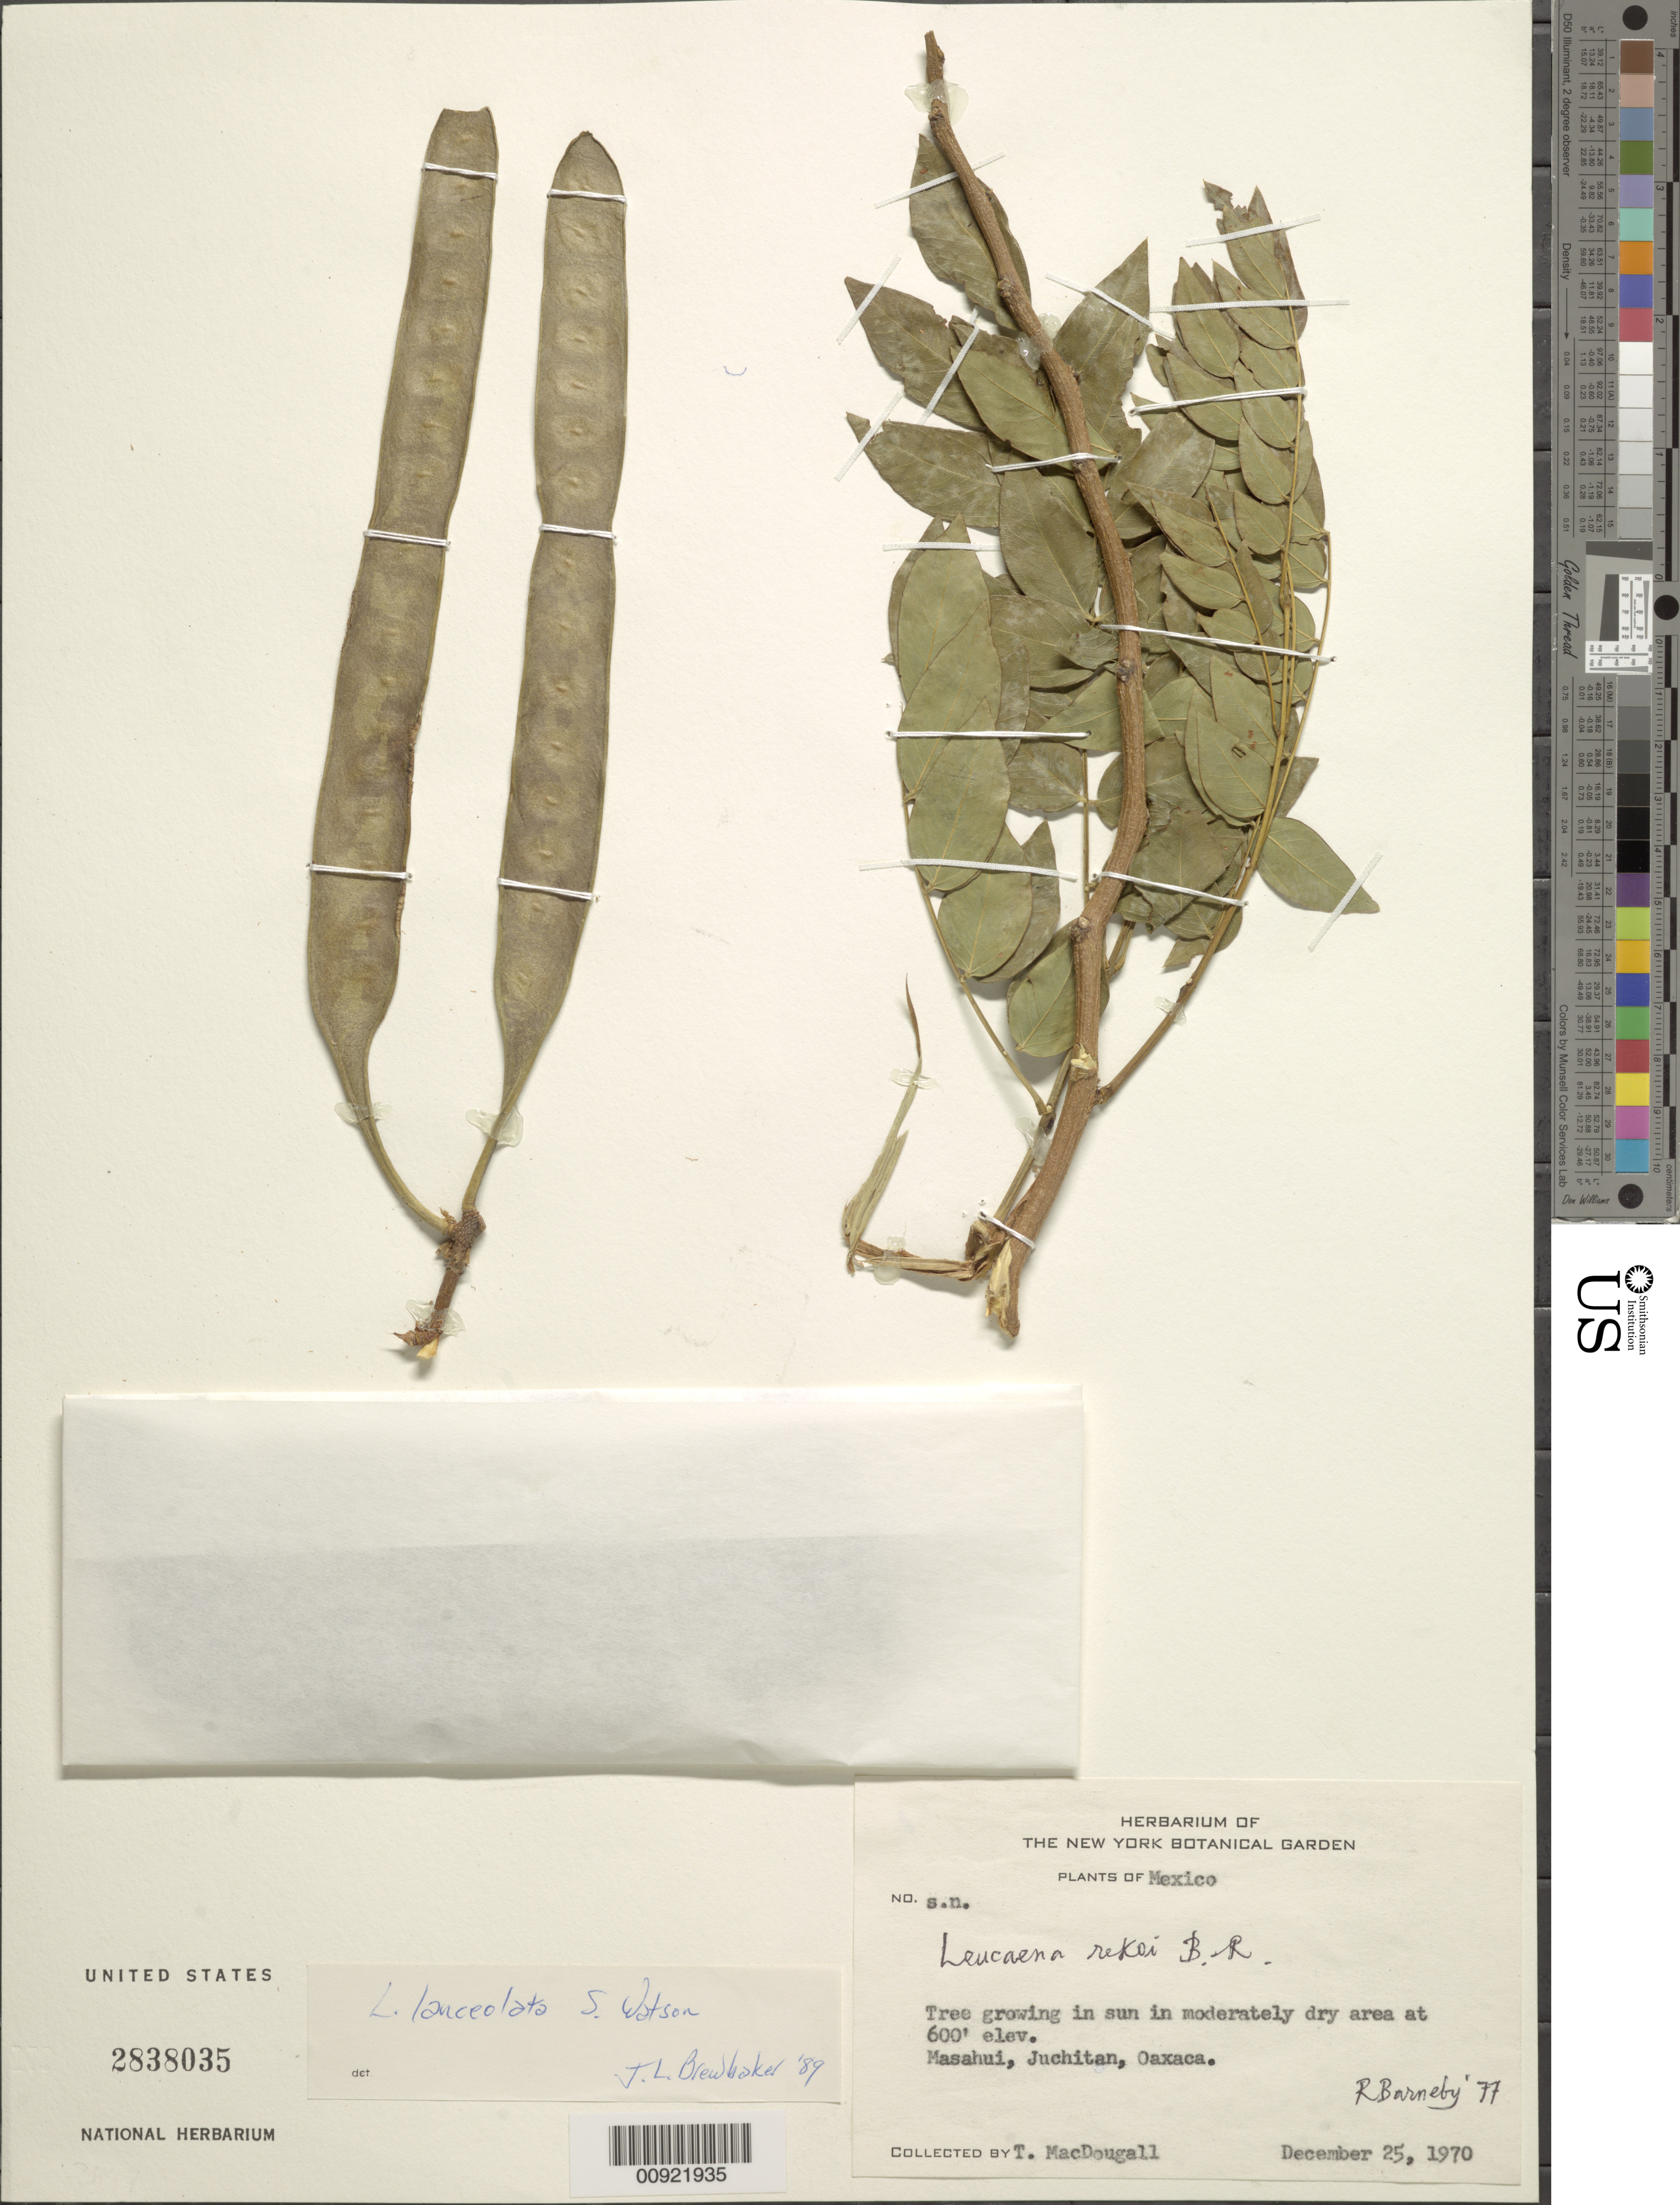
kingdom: Plantae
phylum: Tracheophyta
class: Magnoliopsida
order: Fabales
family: Fabaceae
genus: Leucaena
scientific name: Leucaena lanceolata var. lanceolata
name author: S. Watson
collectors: T. Macdougall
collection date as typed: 25 Dec 1970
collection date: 1970-12-25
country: Mexico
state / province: Oaxaca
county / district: Juchitán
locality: Masahui, Juchitán, Oaxaca.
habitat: Growing in sun in moderately dry area.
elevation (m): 183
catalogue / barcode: US 2838035